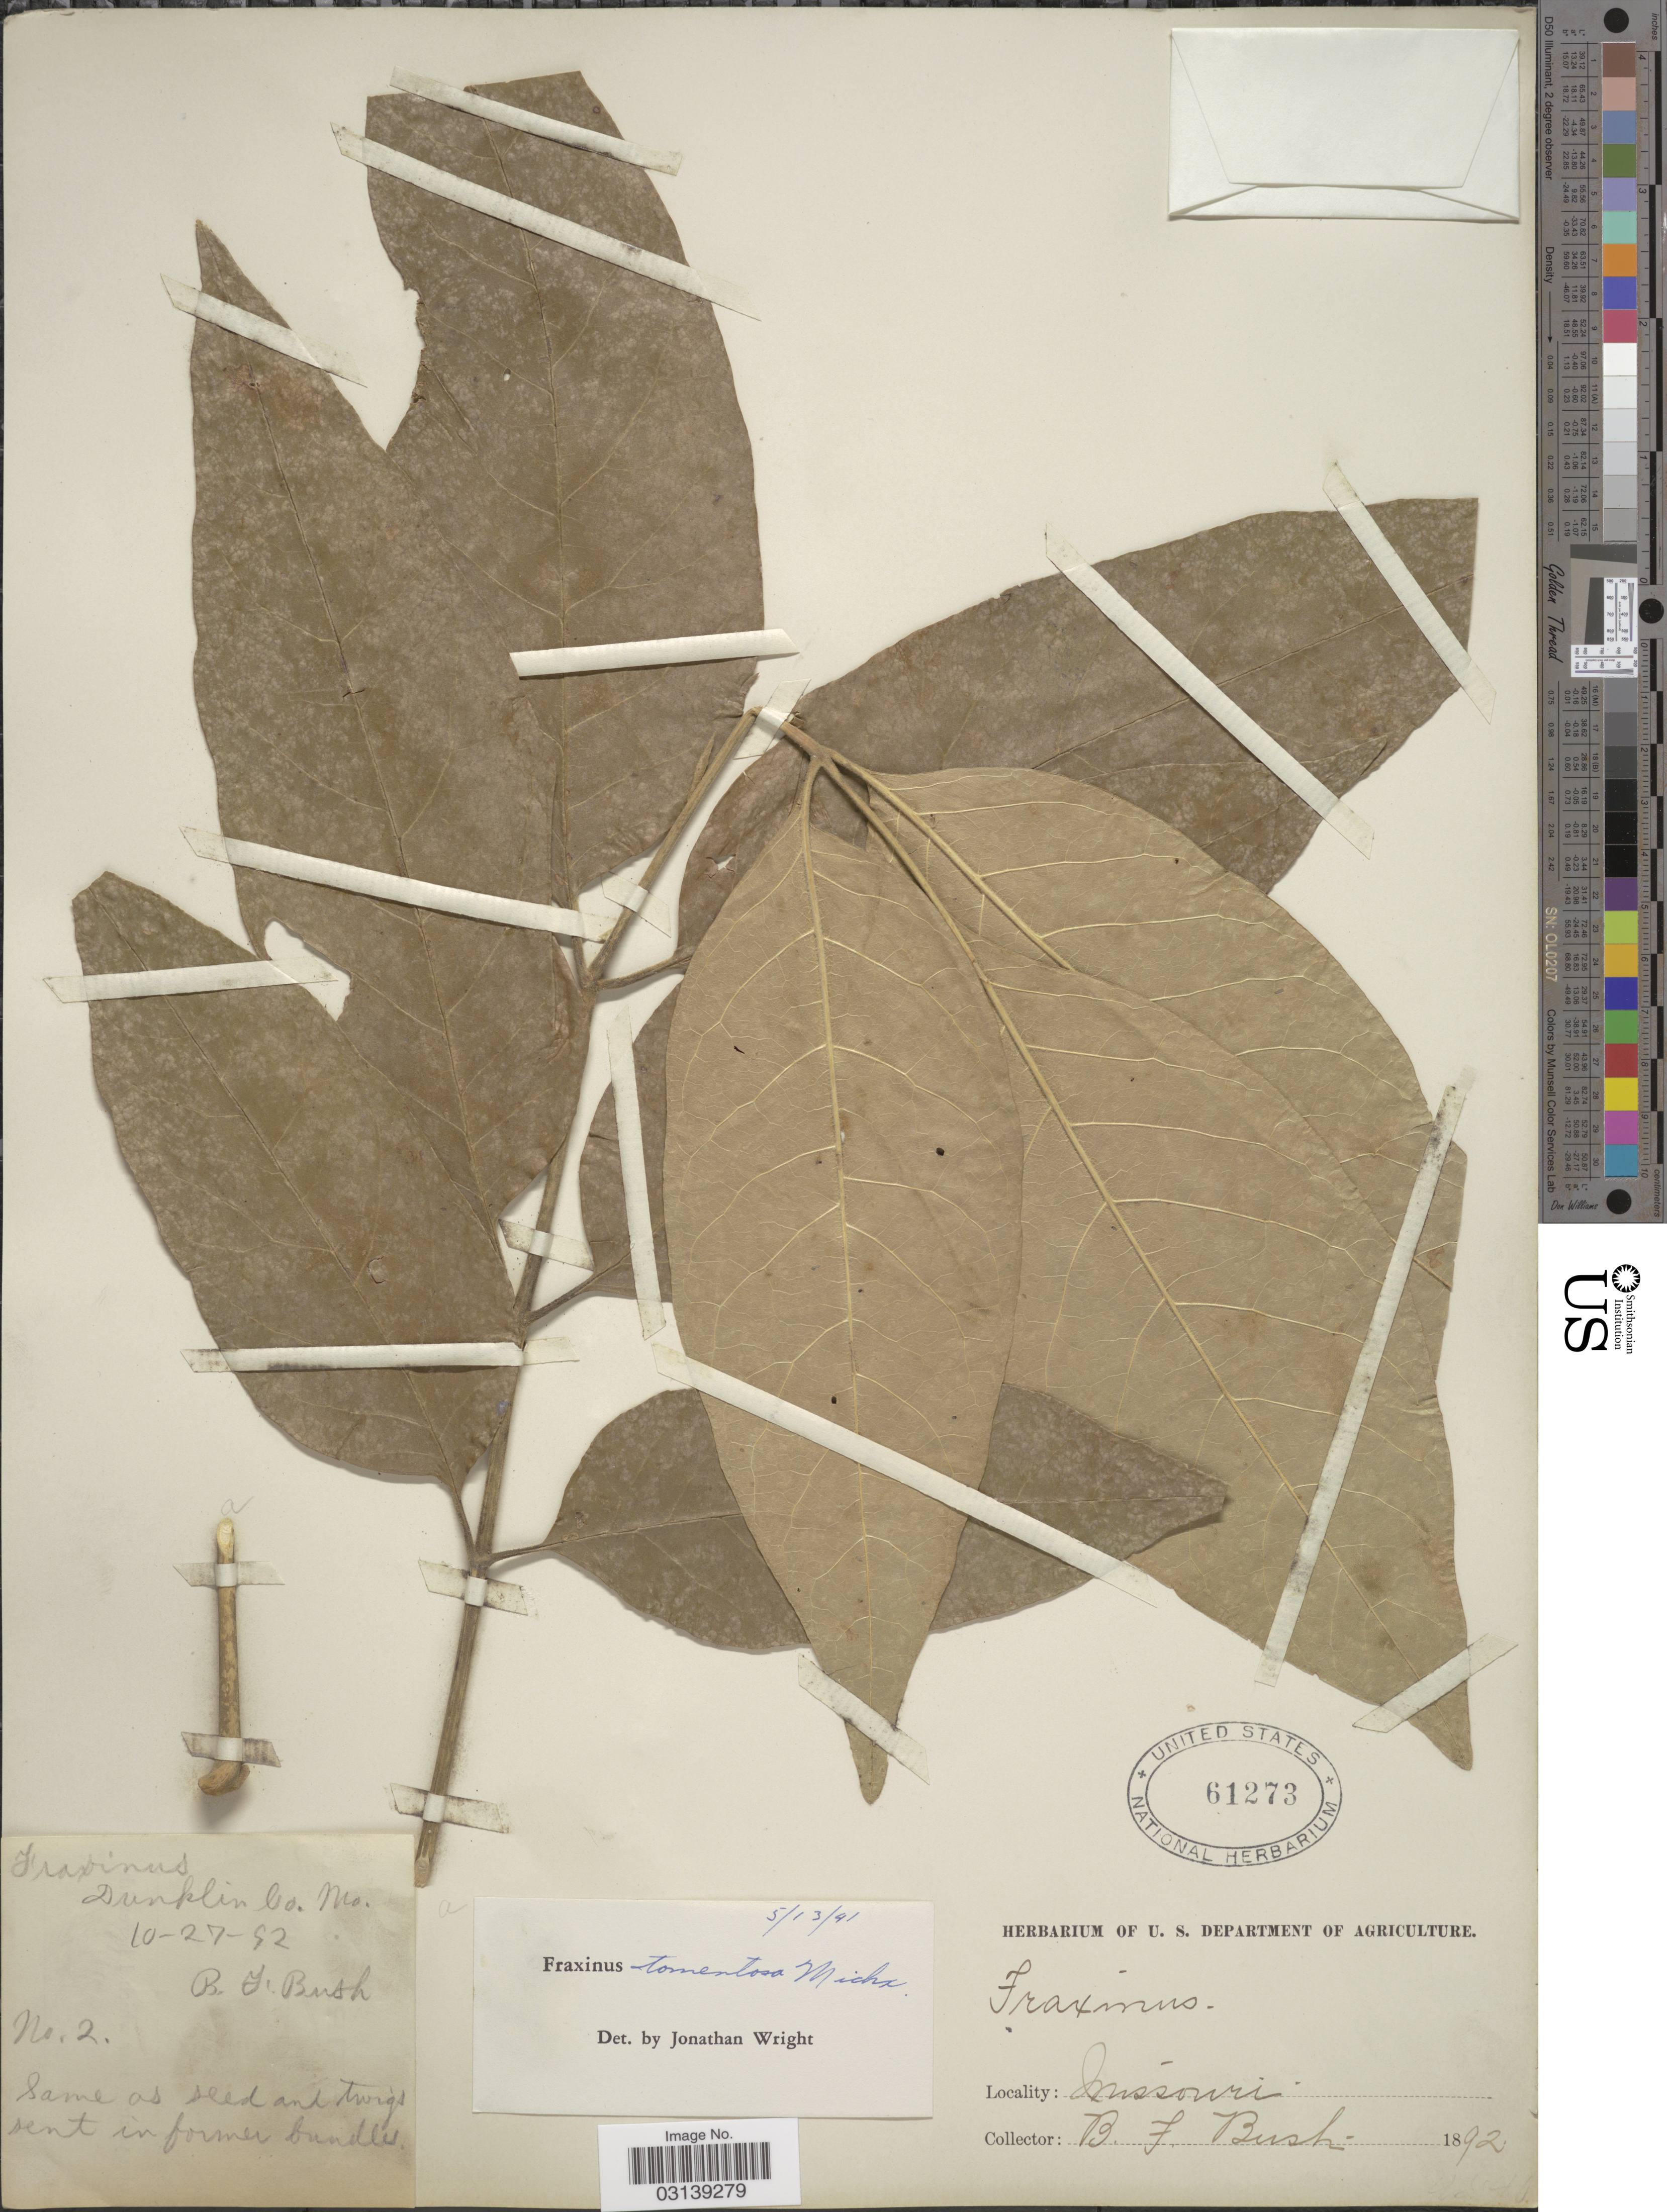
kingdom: Plantae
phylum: Tracheophyta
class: Magnoliopsida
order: Lamiales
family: Oleaceae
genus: Fraxinus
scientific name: Fraxinus profunda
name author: (Bush) Bush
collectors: B. F. Bush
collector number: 2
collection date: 1892-10-27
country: United States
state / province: Missouri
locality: Dunklin Co.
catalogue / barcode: US 61273